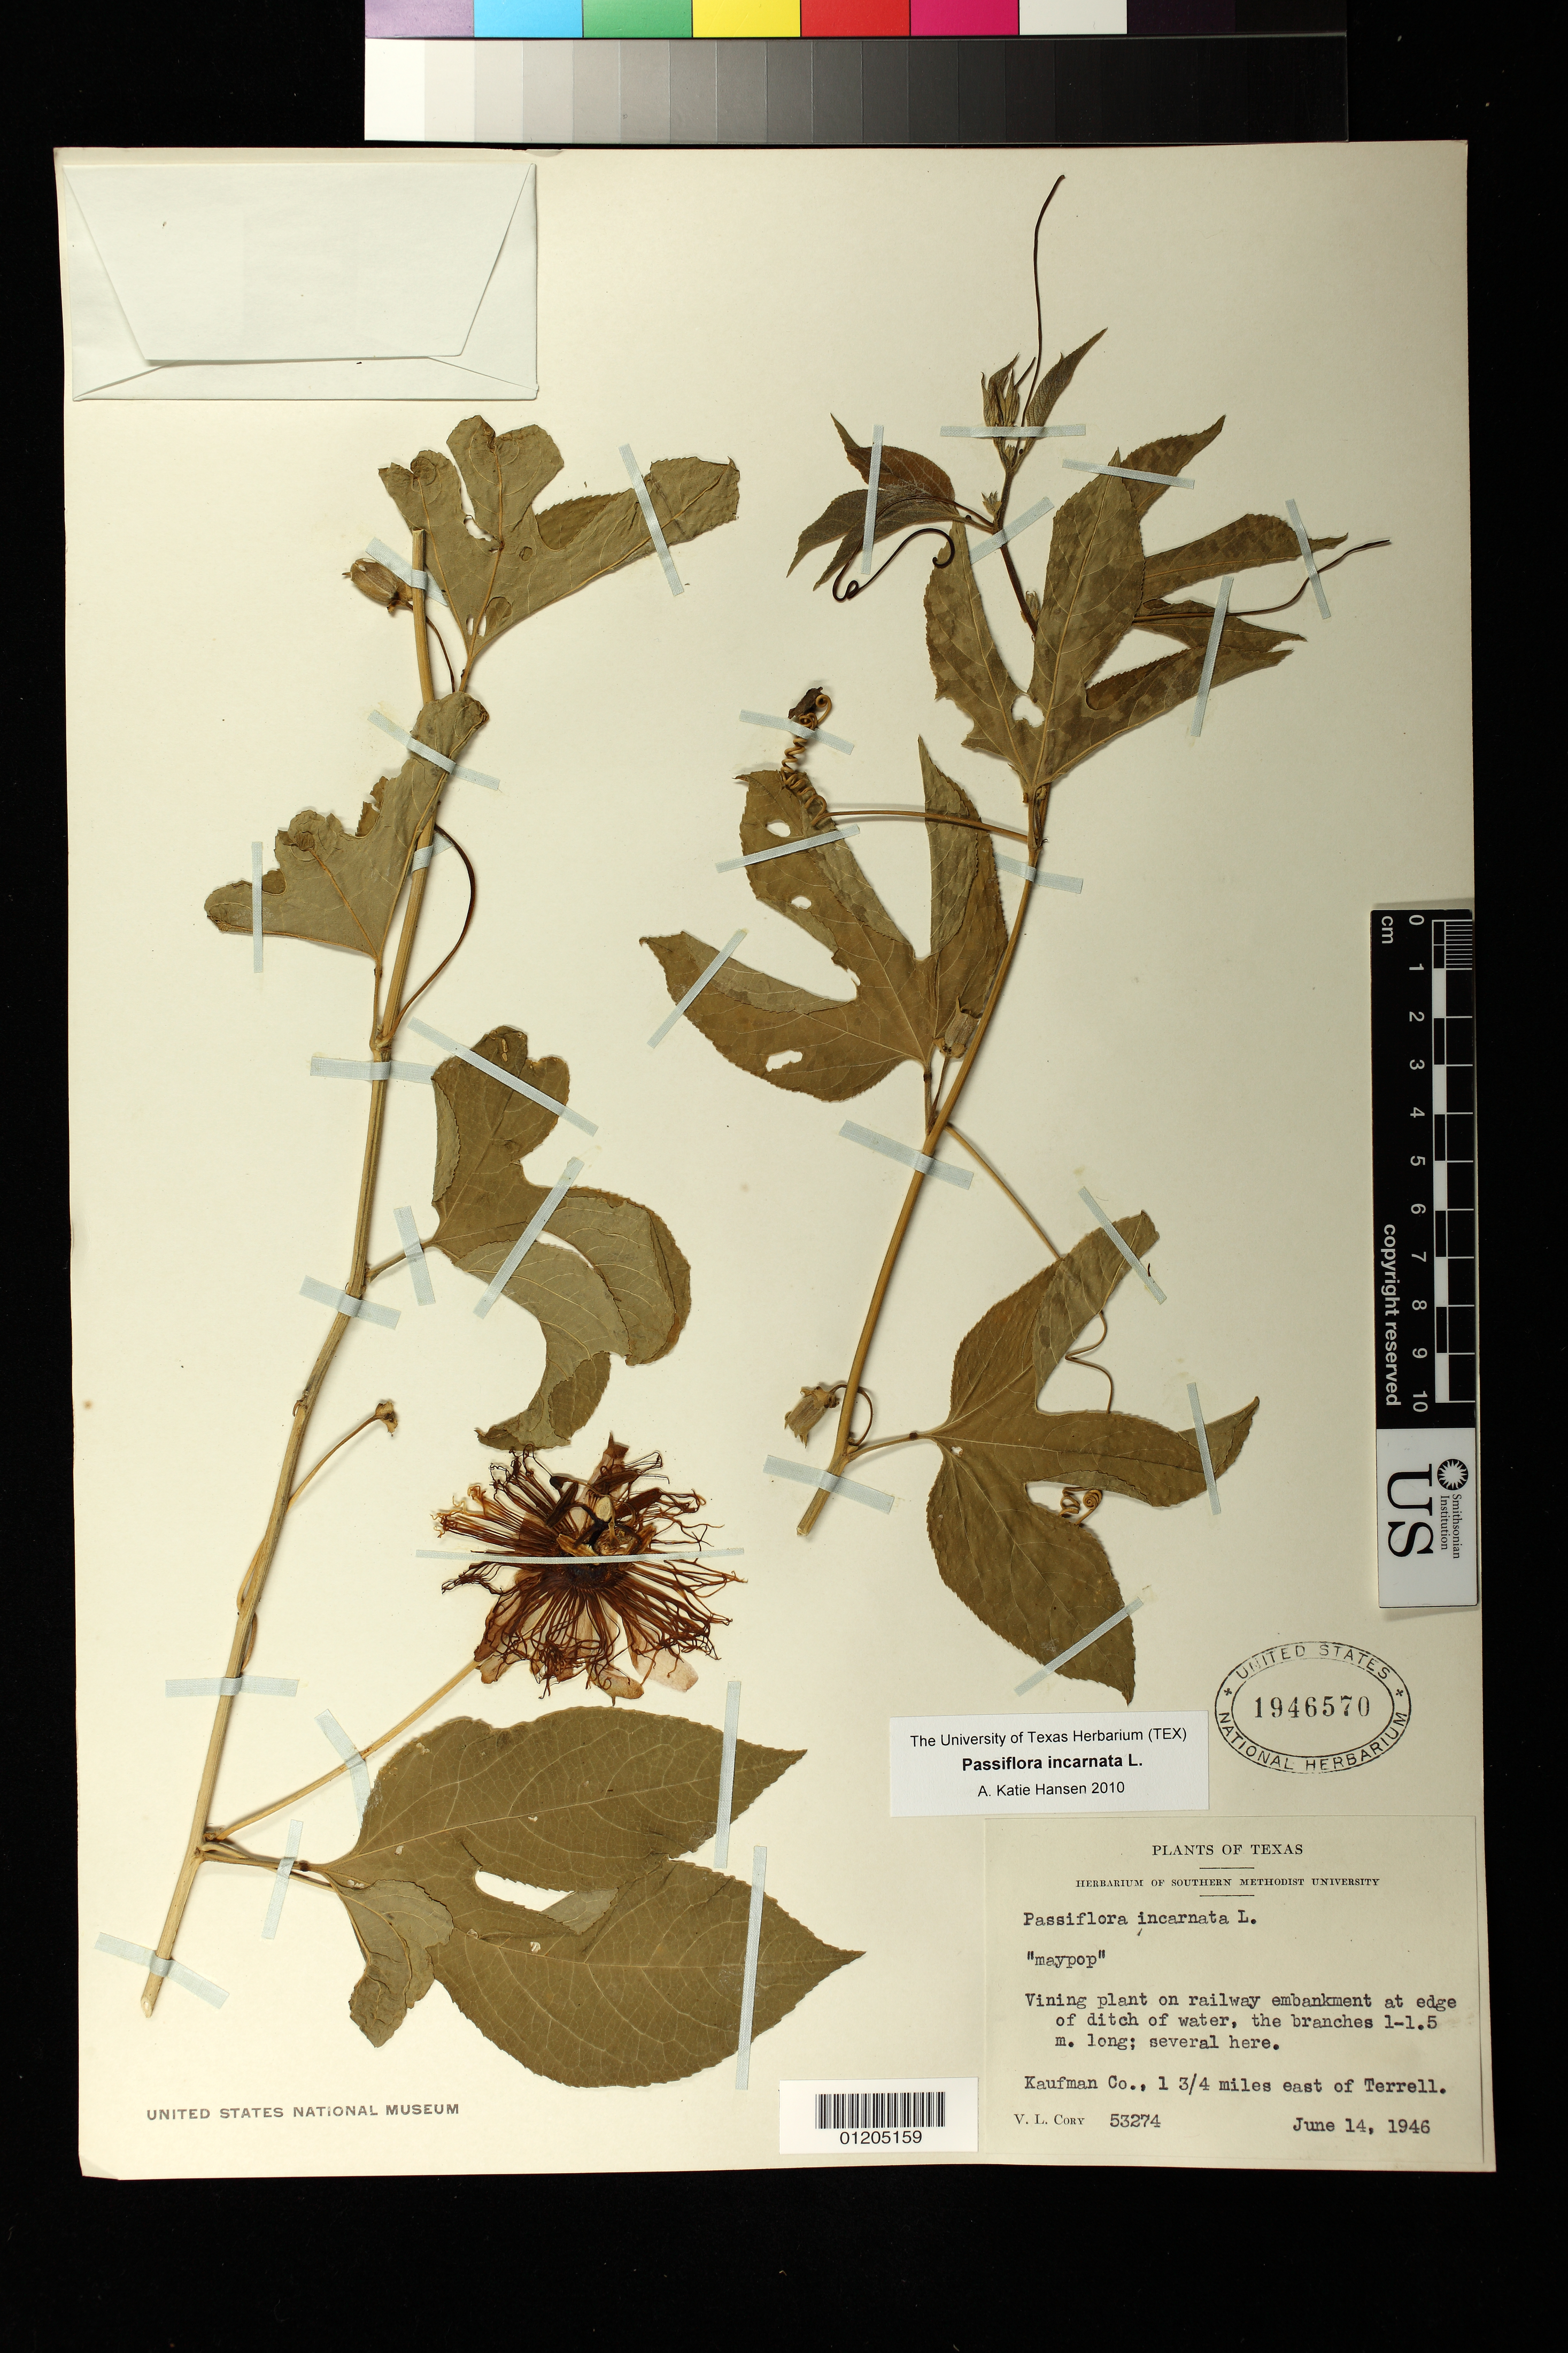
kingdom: Plantae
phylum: Tracheophyta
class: Magnoliopsida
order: Malpighiales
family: Passifloraceae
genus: Passiflora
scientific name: Passiflora incarnata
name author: L.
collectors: V. Cory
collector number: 53274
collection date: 1946-06-14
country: United States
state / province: Texas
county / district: Kaufman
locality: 1 3/4 miles east of Terrell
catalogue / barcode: US 1946570